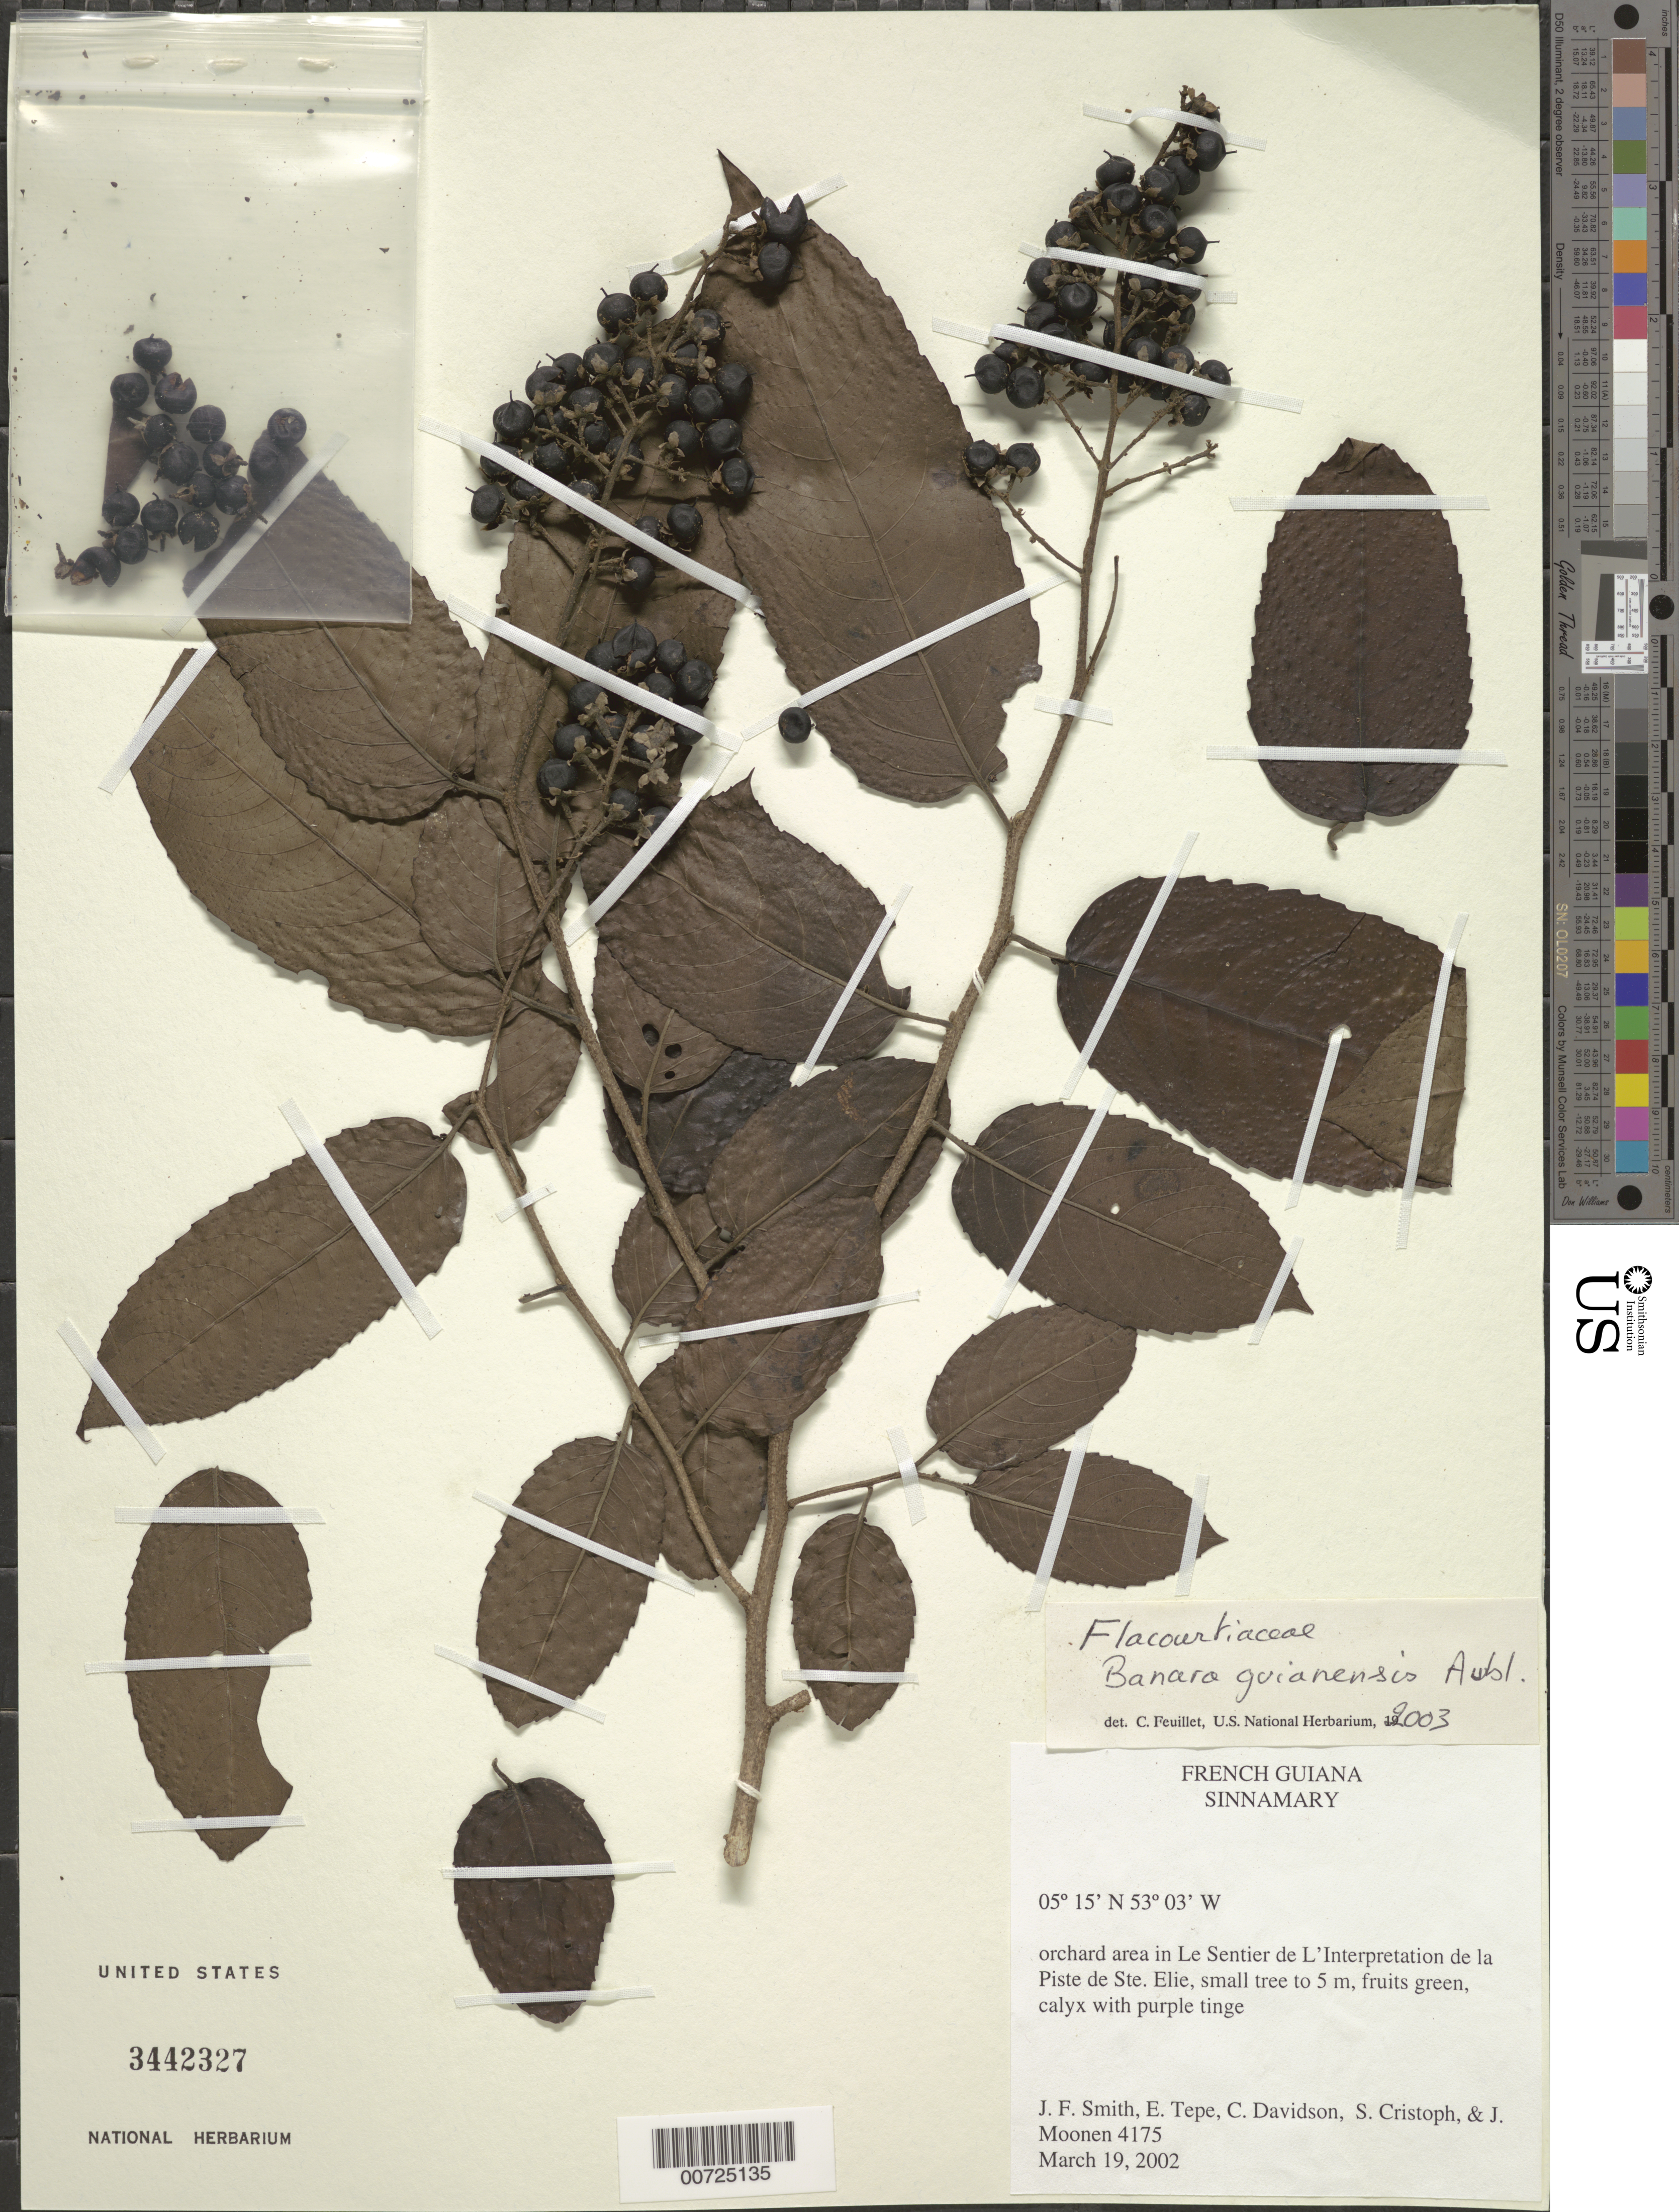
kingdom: Plantae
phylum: Tracheophyta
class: Magnoliopsida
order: Malpighiales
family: Salicaceae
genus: Banara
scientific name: Banara guianensis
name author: Aubl.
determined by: Feuillet, C.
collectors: J. F. Smith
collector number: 4175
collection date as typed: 19-Mar-02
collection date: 2002-03-19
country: French Guiana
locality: Piste de Saint-Élie, Le Sentier de l'Interpretatioin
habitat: Orchard area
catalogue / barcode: US 3442327